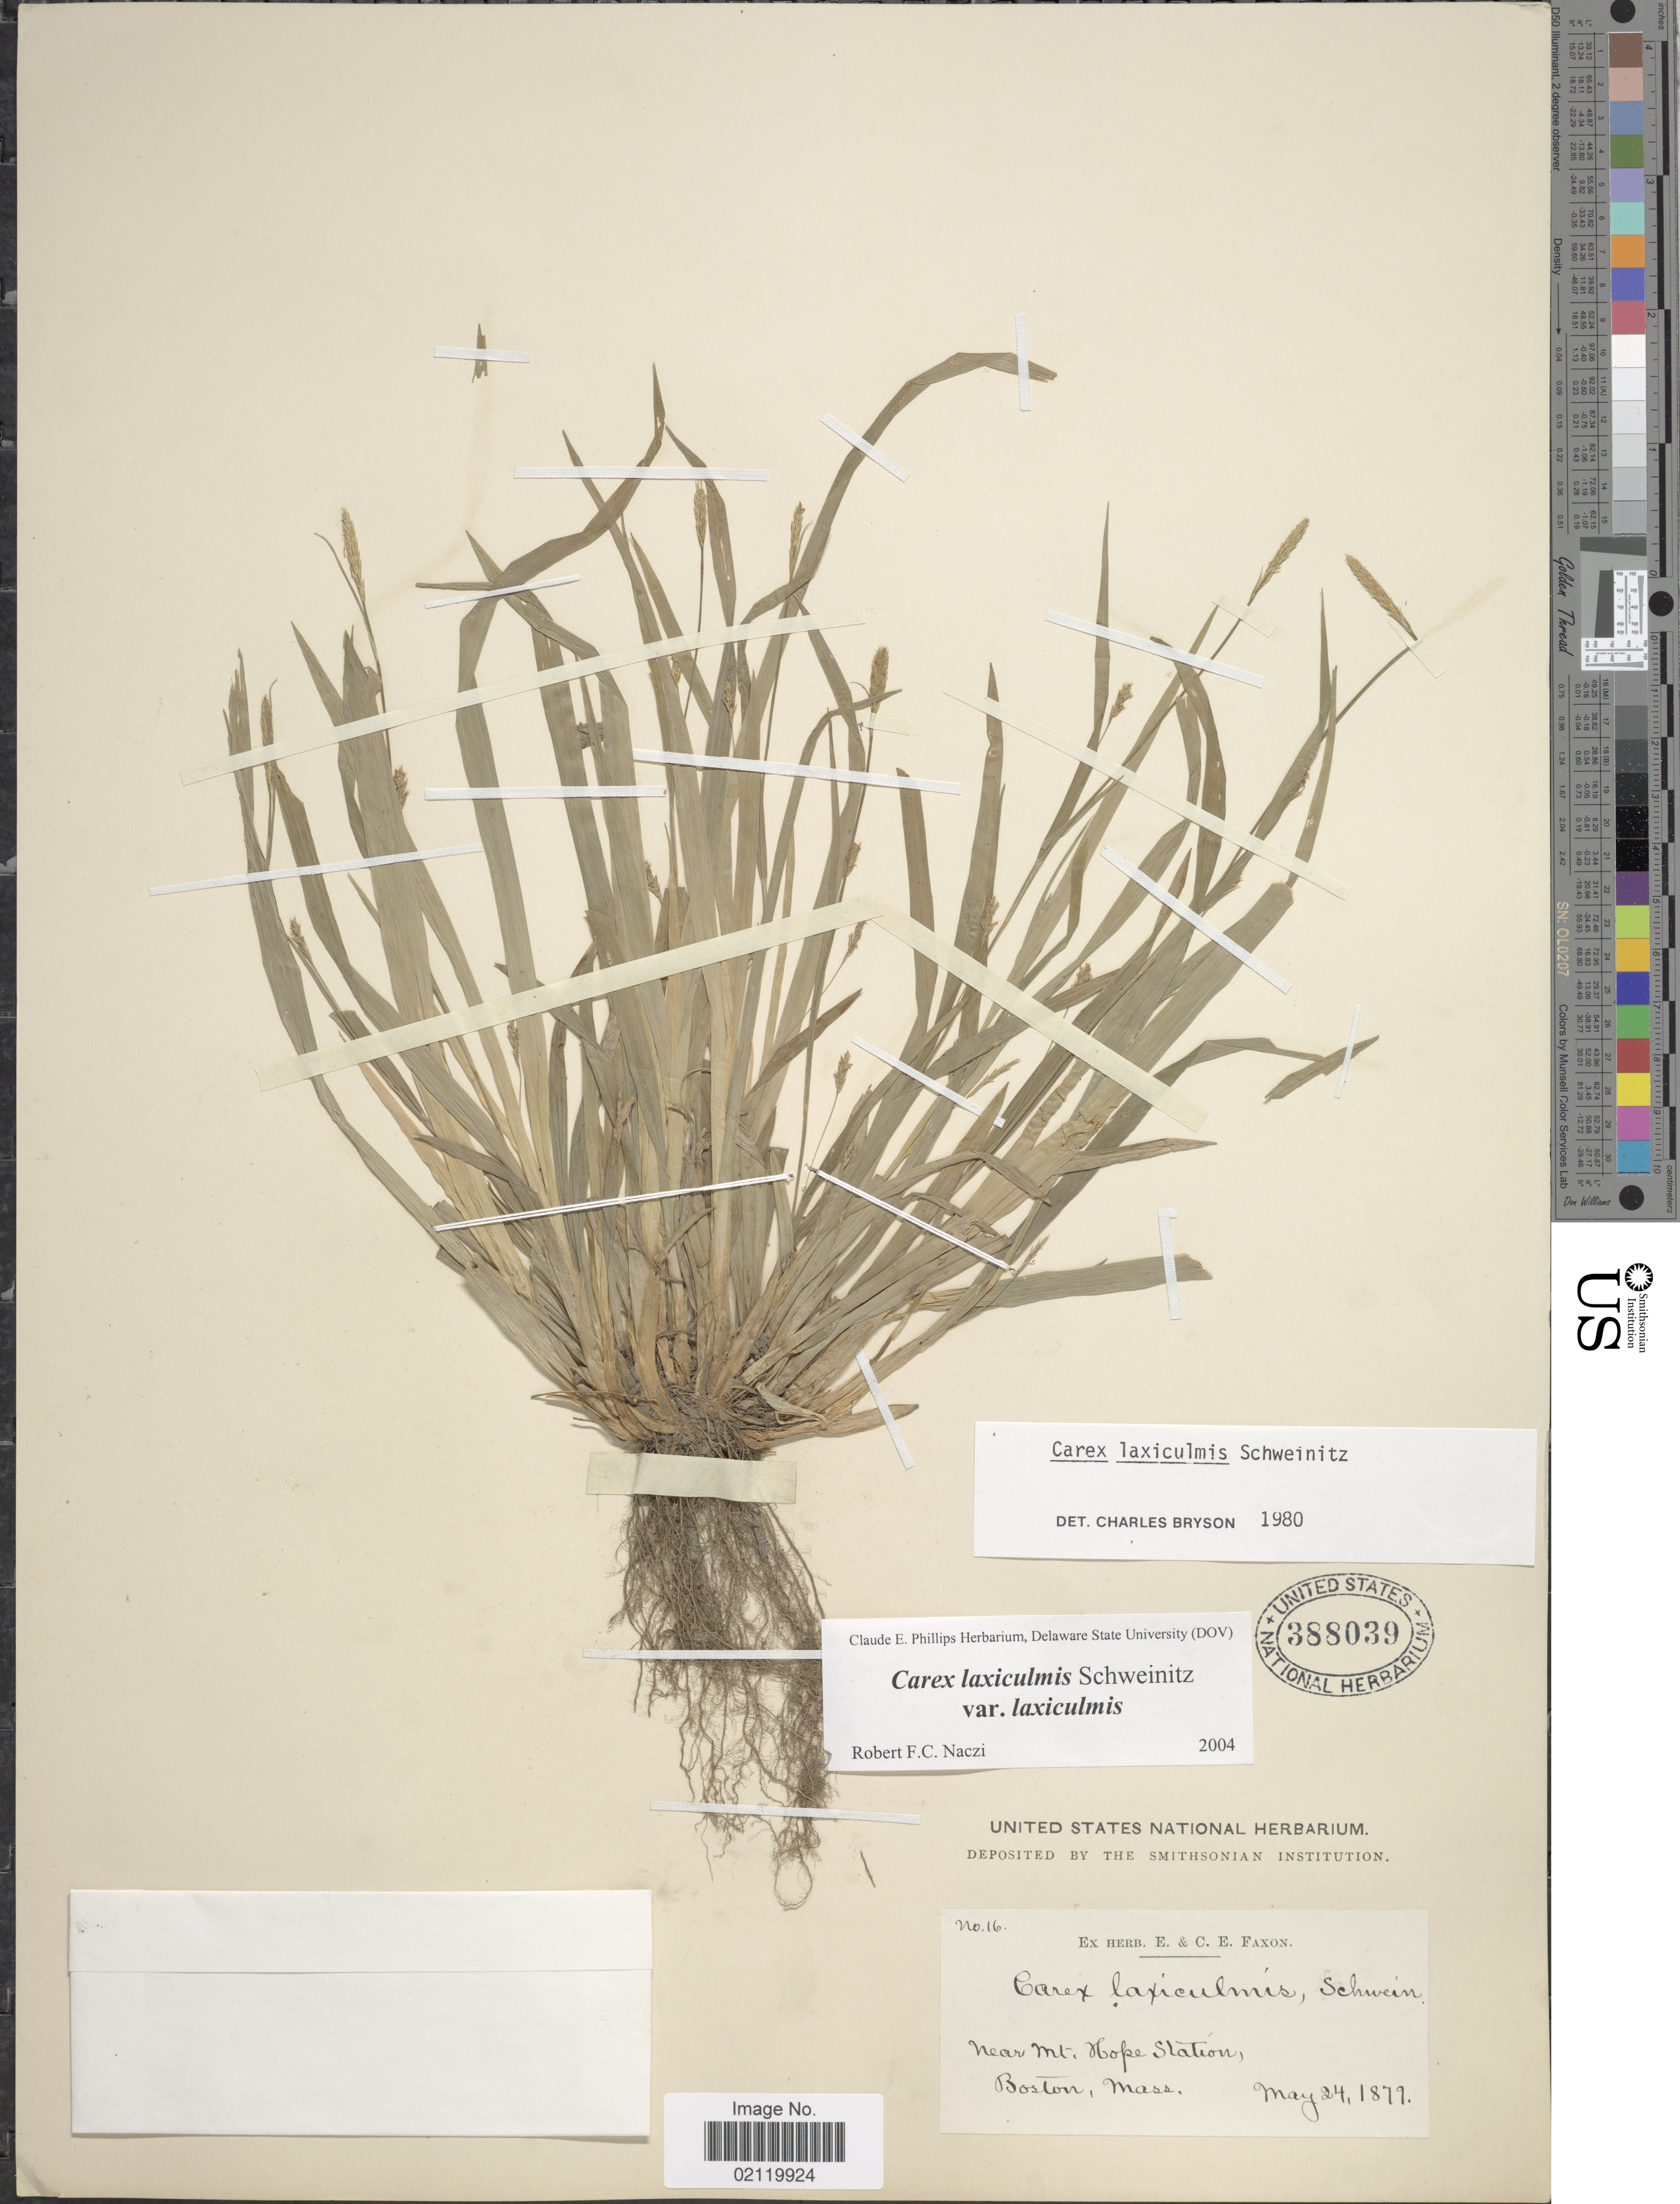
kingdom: Plantae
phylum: Tracheophyta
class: Liliopsida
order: Poales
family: Cyperaceae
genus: Carex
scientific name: Carex laxiculmis var. laxiculmis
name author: Schwein.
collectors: ex herb. E. & C.E. Faxon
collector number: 16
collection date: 1879-05-24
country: United States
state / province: Massachusetts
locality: Near Mt. Hope Station, Boston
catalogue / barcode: US 388039